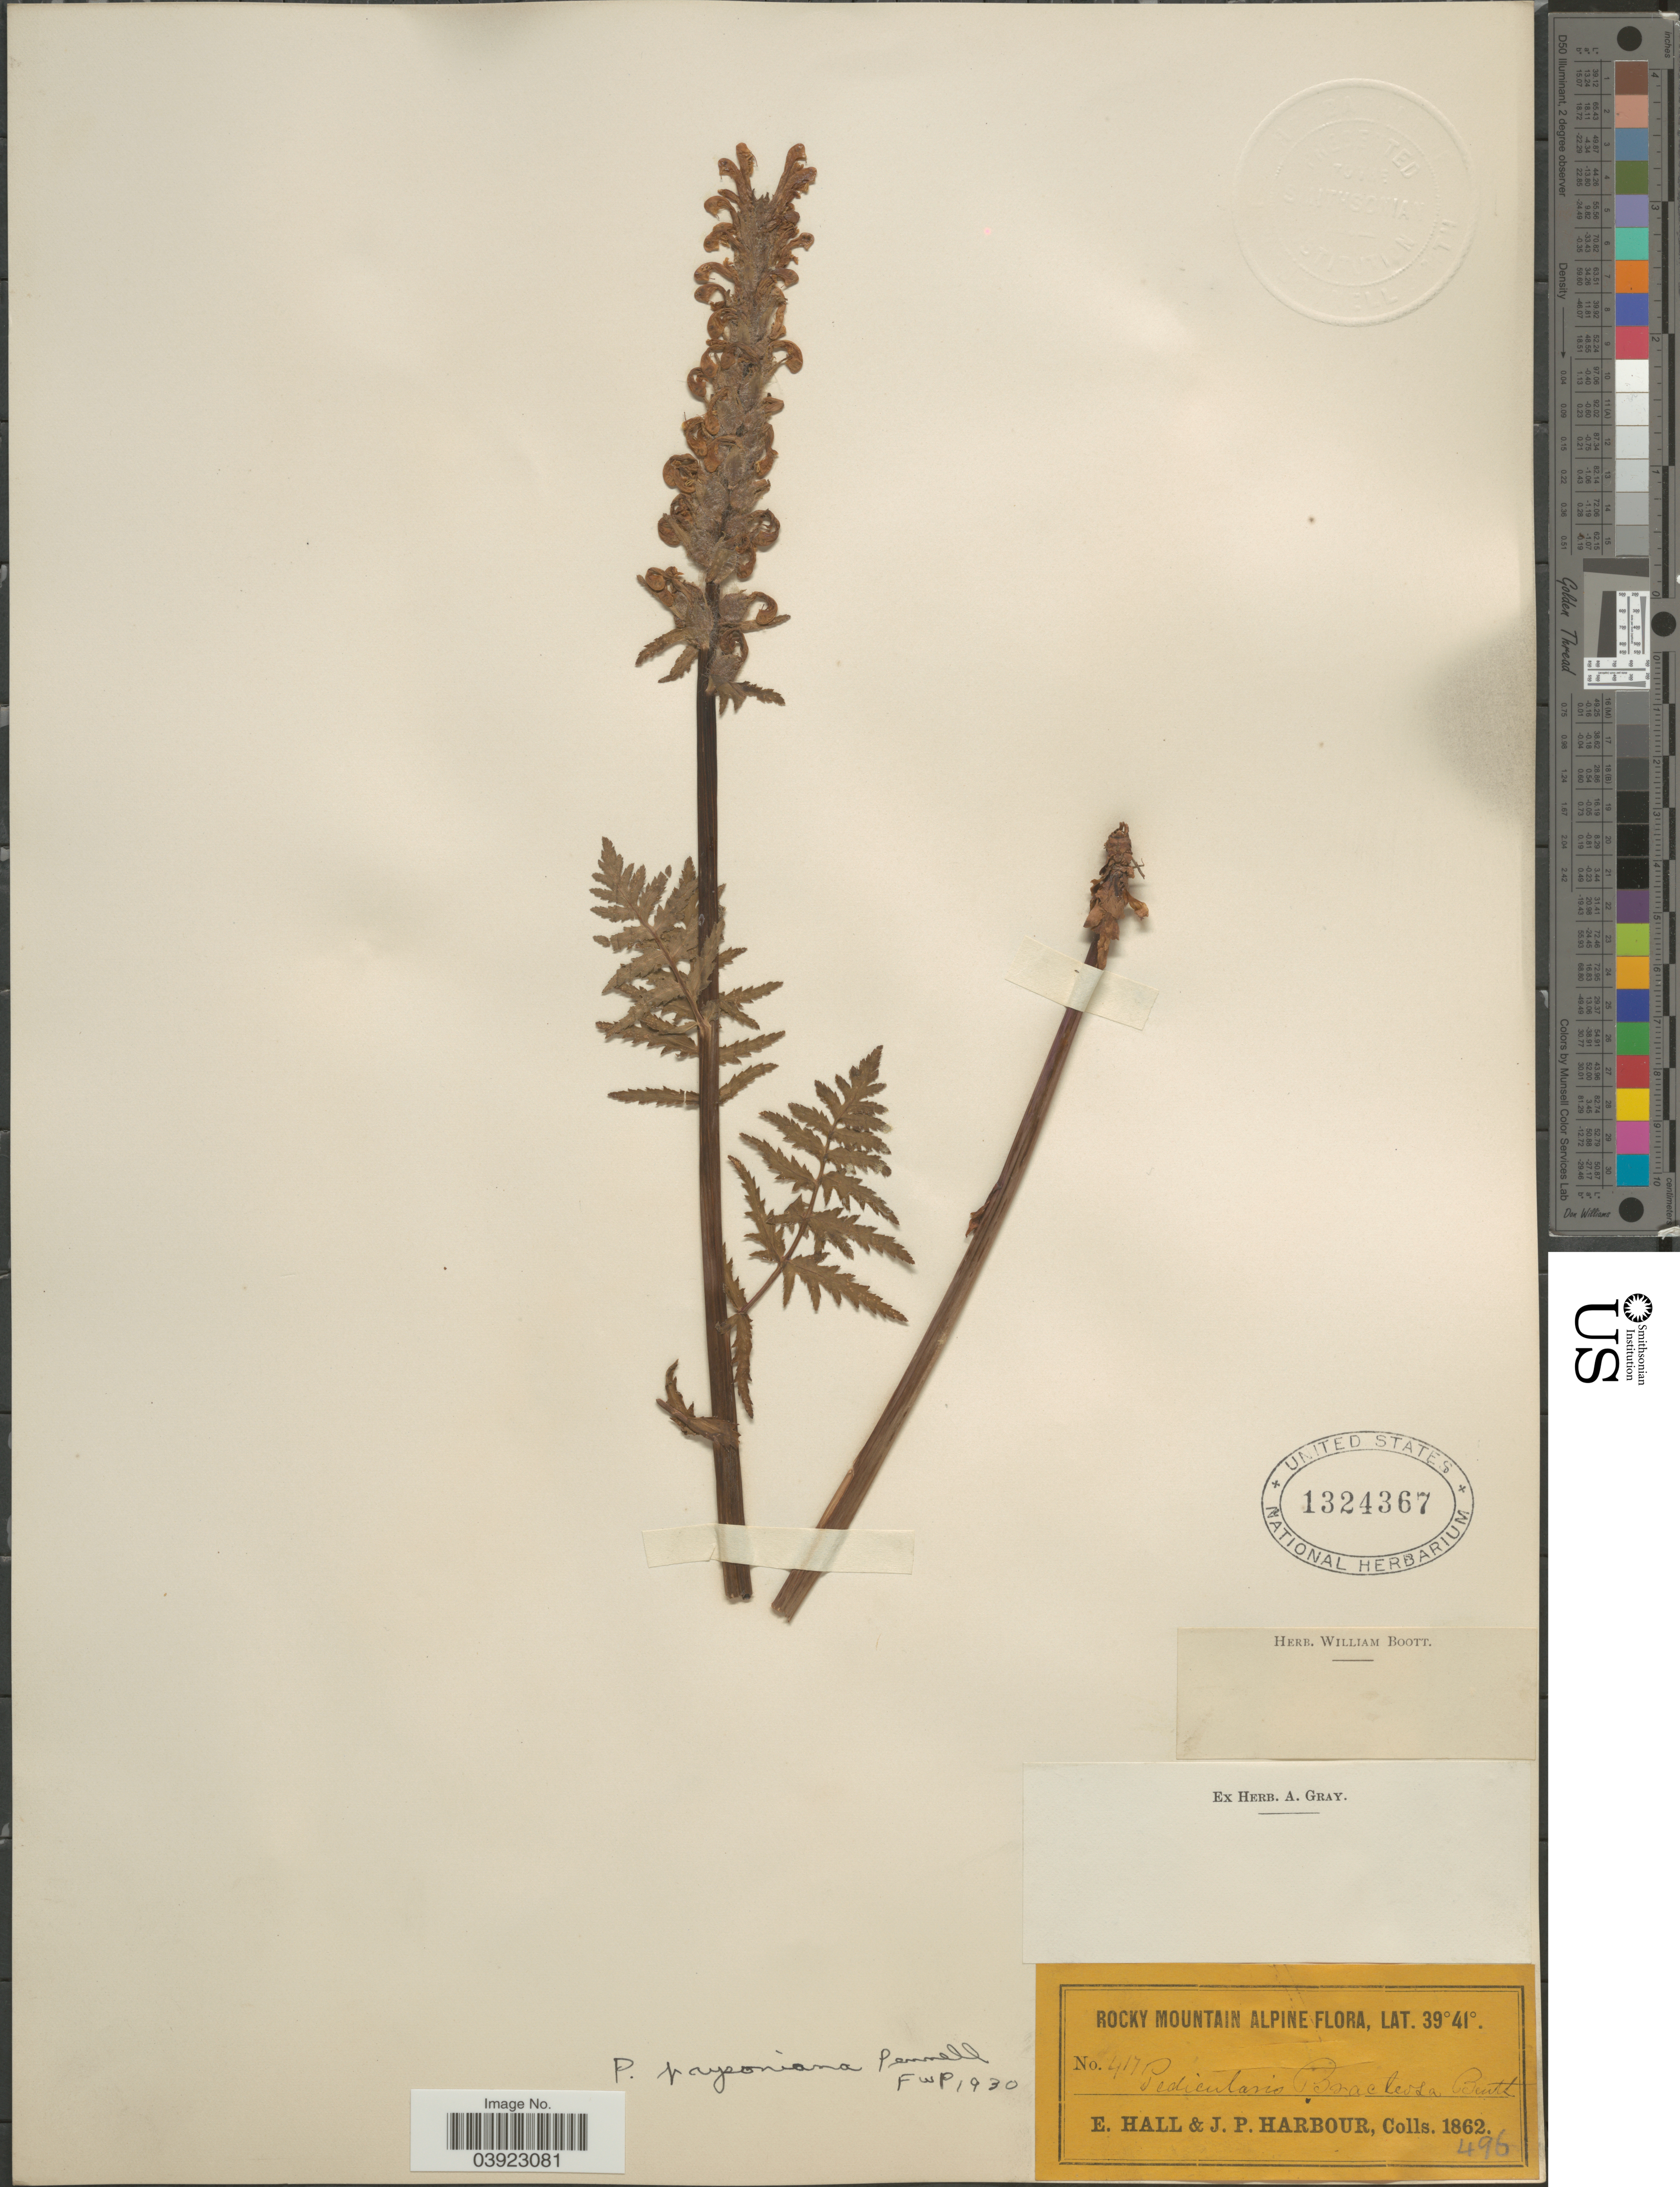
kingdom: Plantae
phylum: Tracheophyta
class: Magnoliopsida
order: Lamiales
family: Orobanchaceae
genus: Pedicularis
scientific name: Pedicularis paysoniana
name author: Pennell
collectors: E. Hall & J. Harbour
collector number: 417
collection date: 1862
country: United States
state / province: Colorado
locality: Rocky Mountain Alpine.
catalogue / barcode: US 1324367